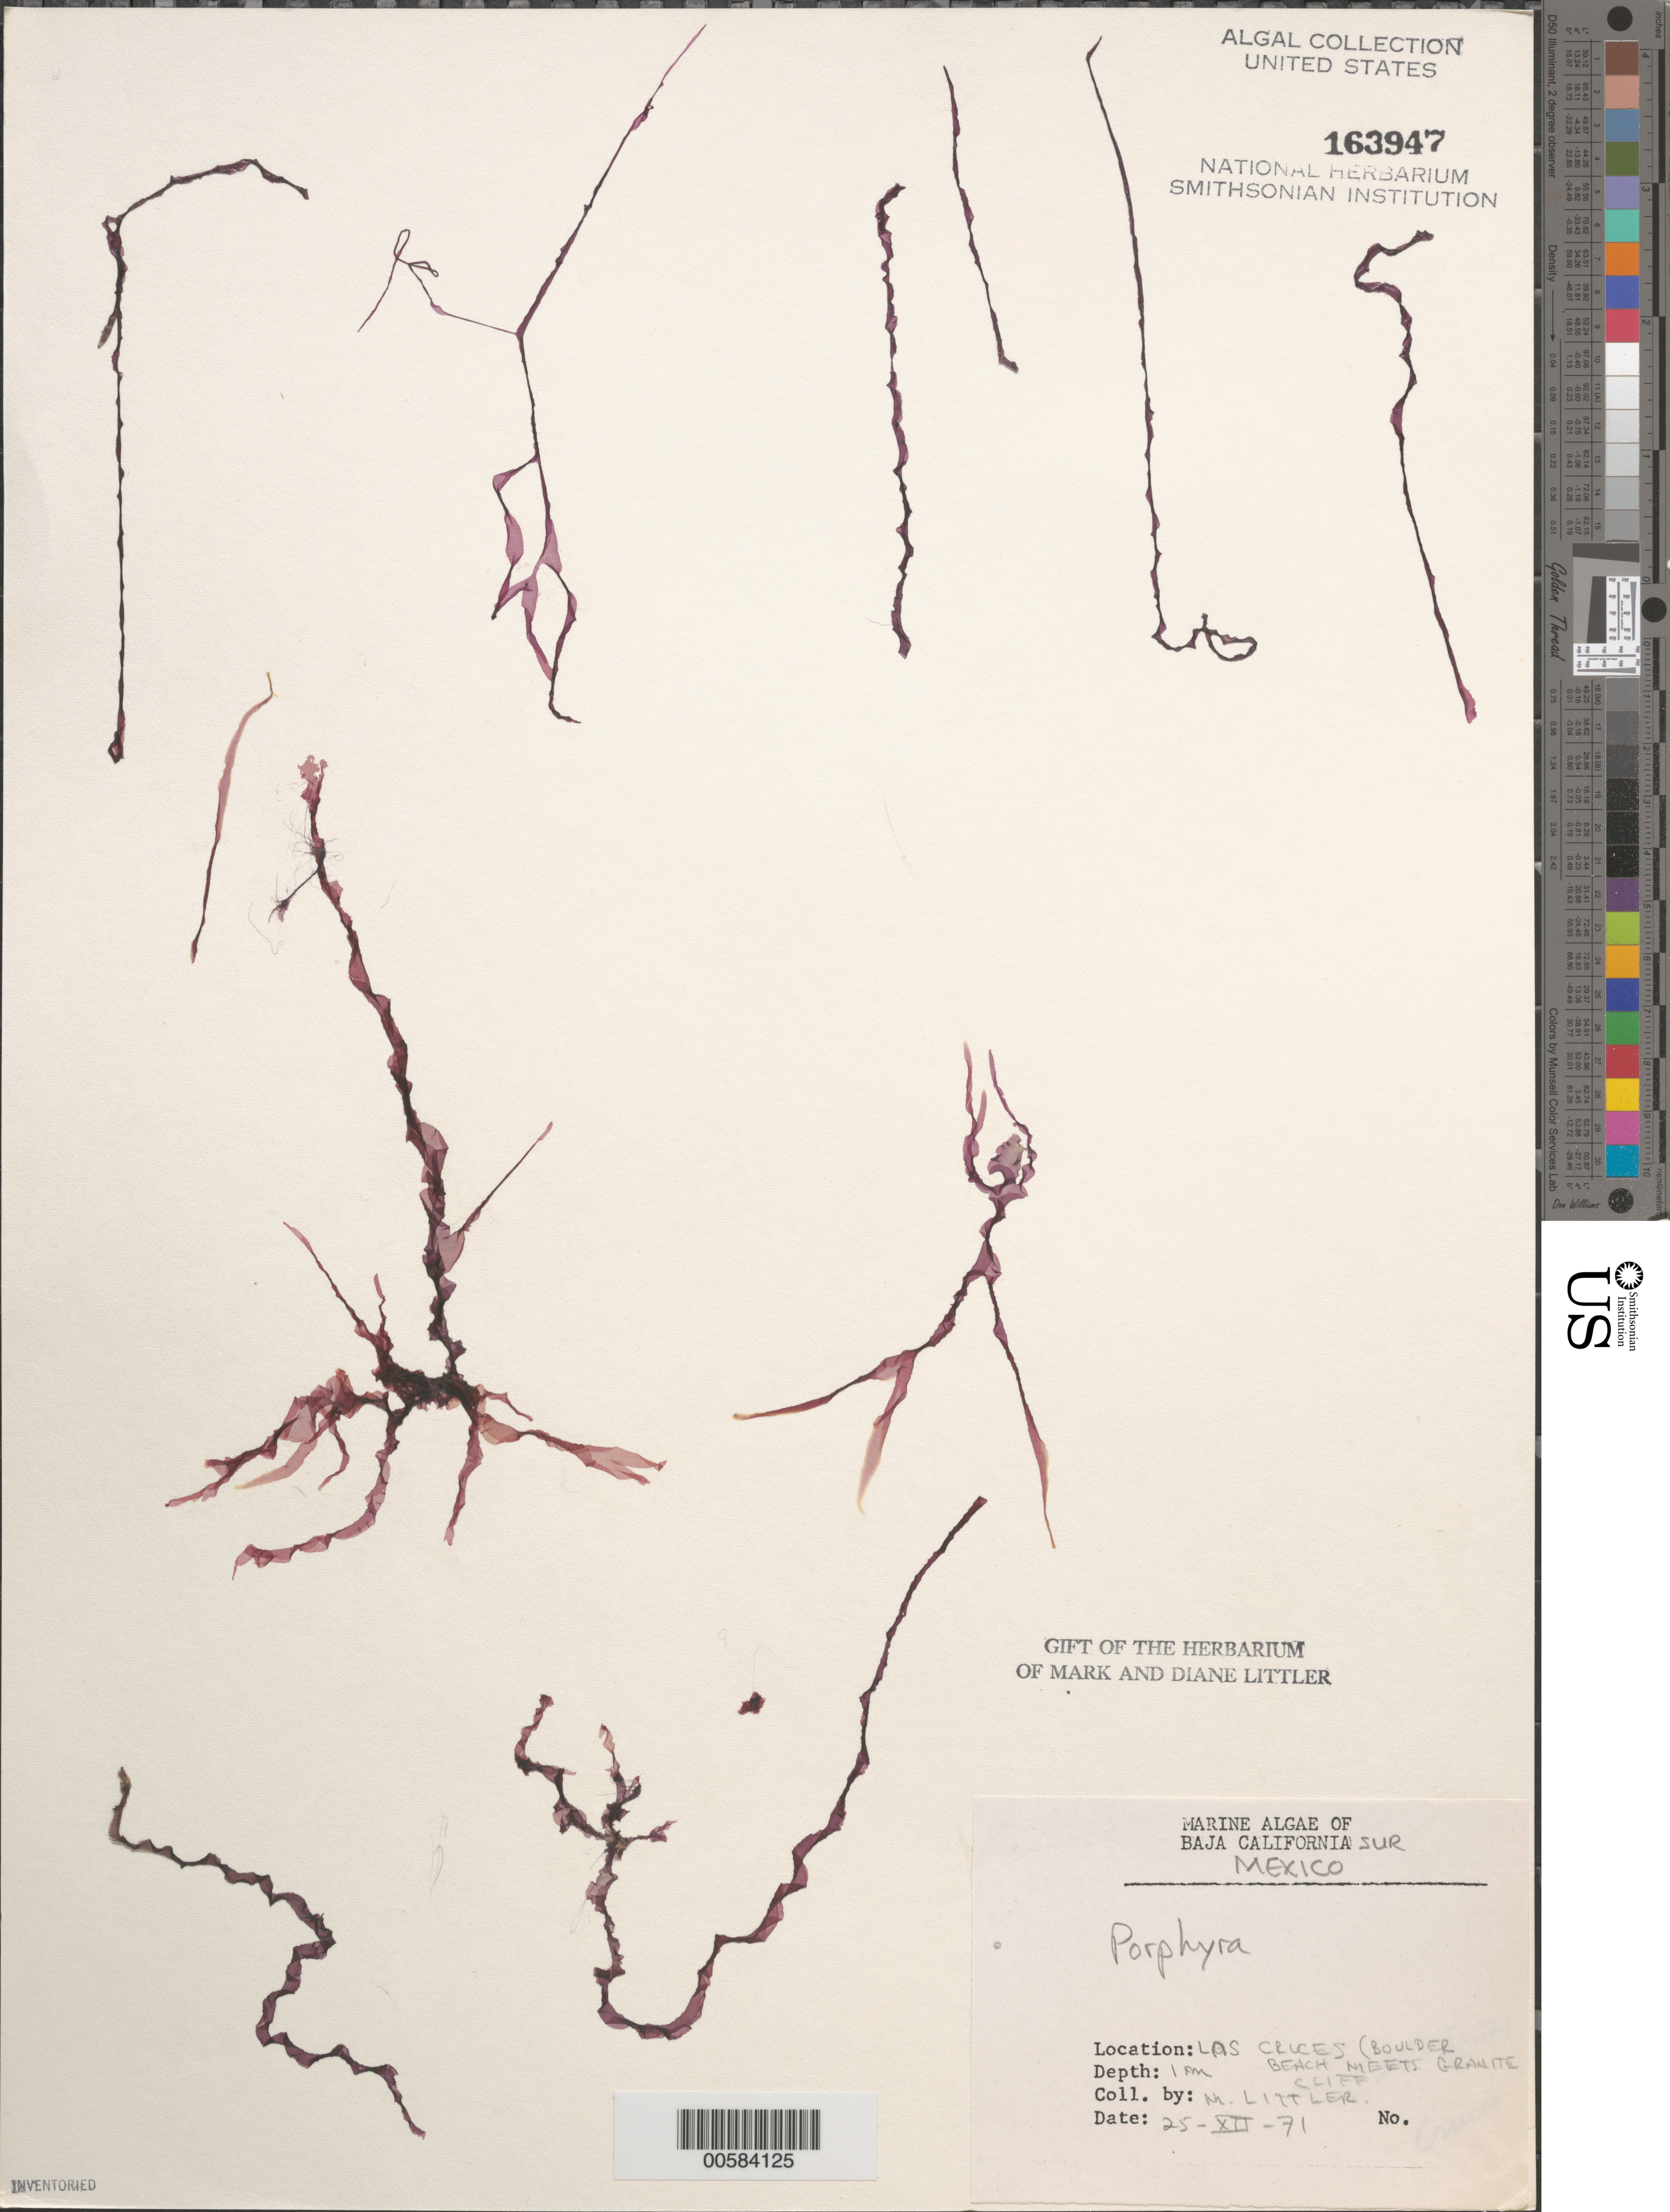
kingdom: Plantae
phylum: Rhodophyta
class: Bangiophyceae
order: Bangiales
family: Bangiaceae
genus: Porphyra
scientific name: Porphyra sp.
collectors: M. M. Littler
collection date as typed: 25 Dec 1971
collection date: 1971-12-25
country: Mexico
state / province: Baja California Sur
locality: Las Cruces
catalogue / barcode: US 163947